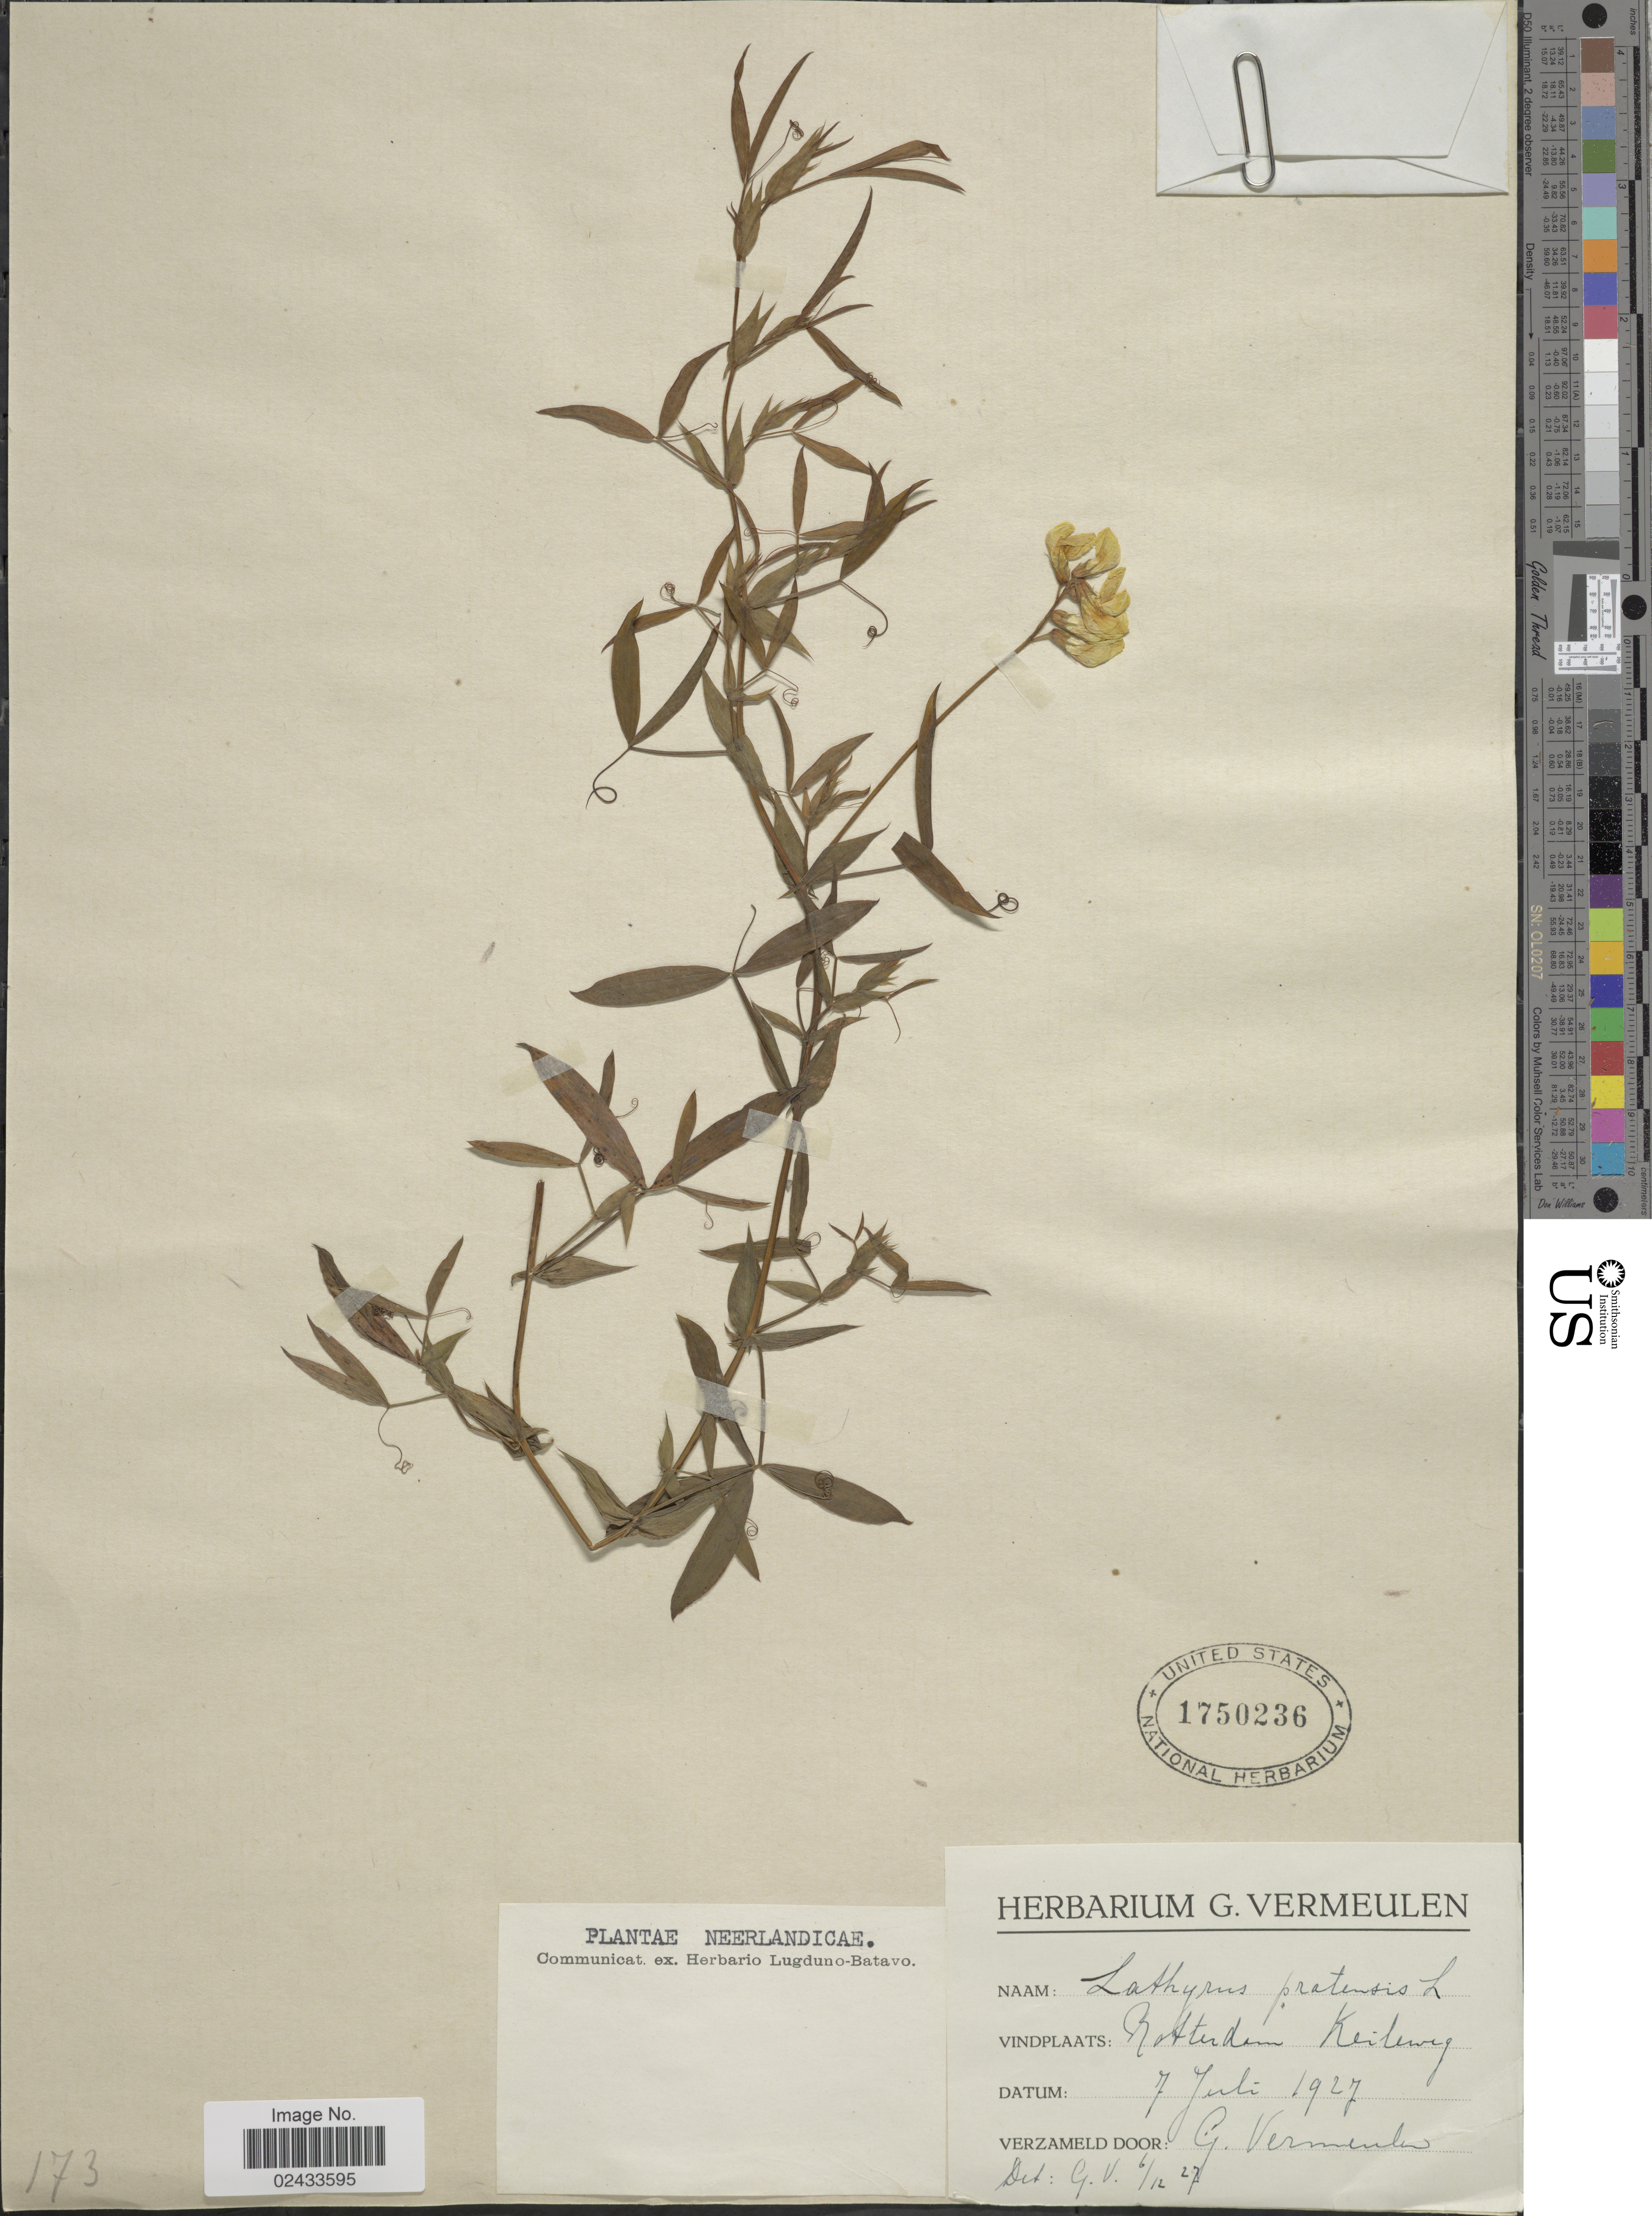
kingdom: Plantae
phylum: Tracheophyta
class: Magnoliopsida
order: Fabales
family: Fabaceae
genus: Lathyrus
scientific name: Lathyrus pratensis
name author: L.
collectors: G. Vermeulen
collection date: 1927-07-07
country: Netherlands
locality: Rotterdam Keileweg, Neerlandicae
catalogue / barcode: US 1750236